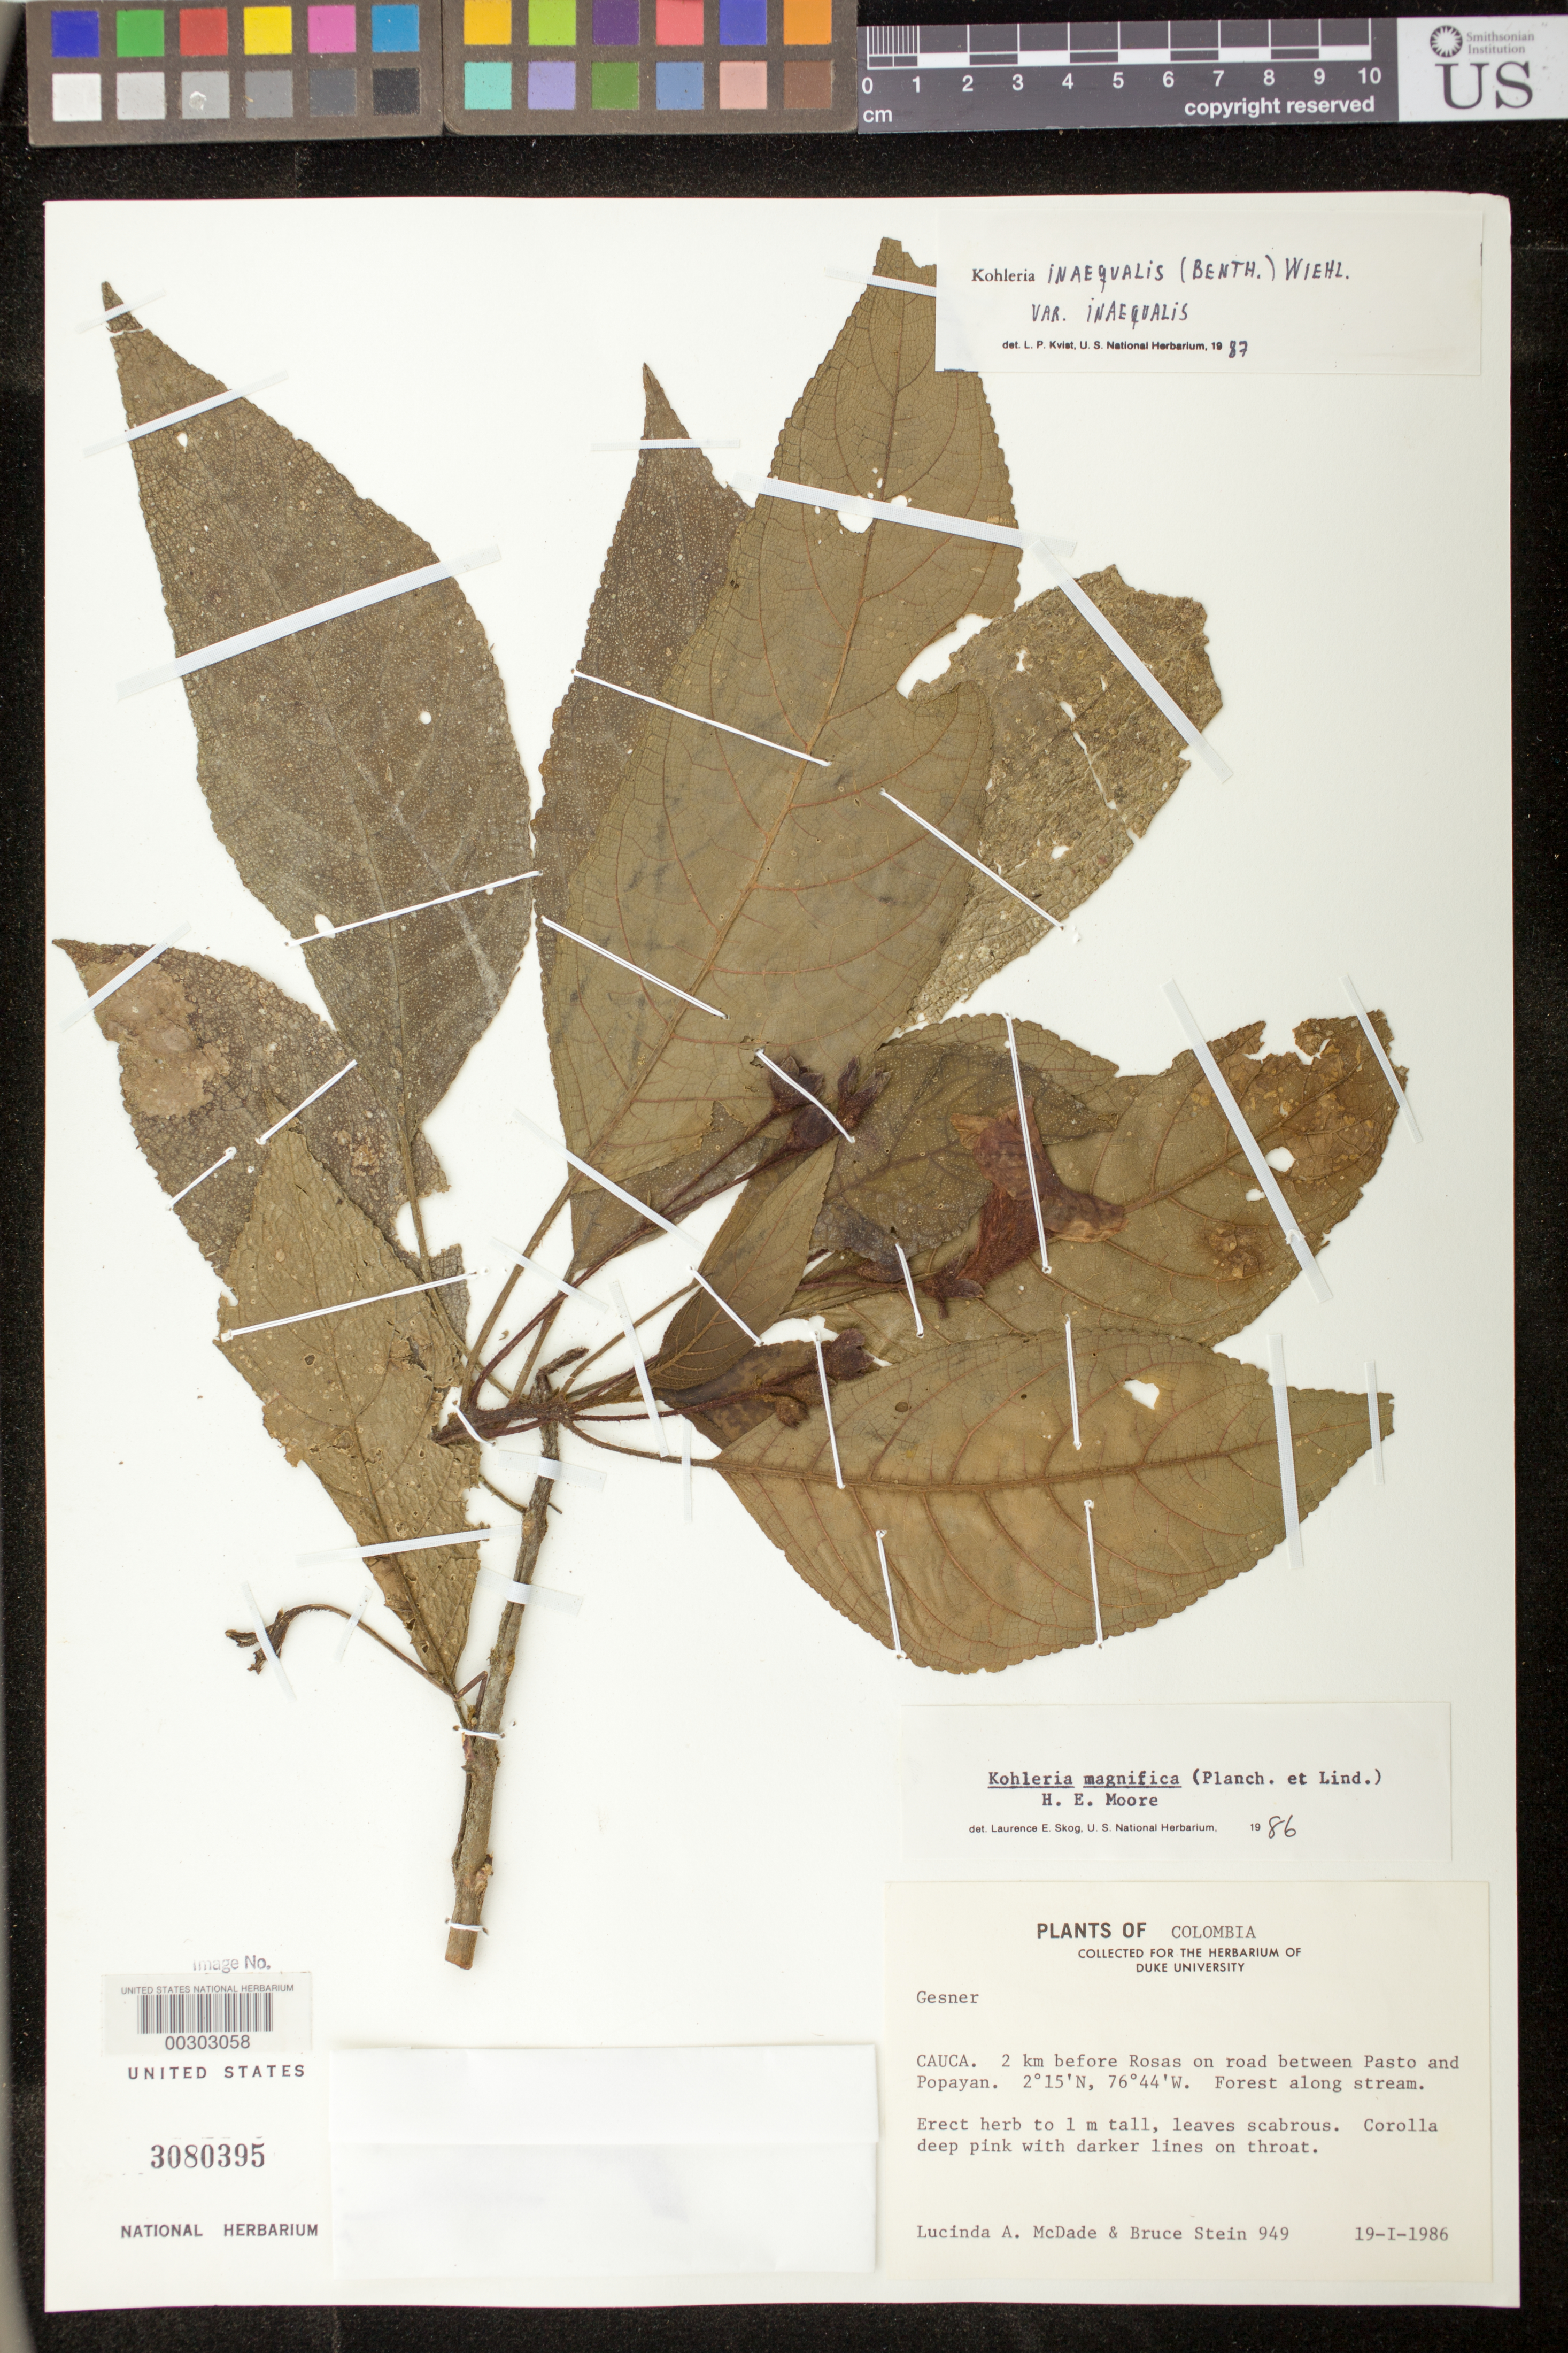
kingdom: Plantae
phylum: Tracheophyta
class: Magnoliopsida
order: Lamiales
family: Gesneriaceae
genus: Kohleria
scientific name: Kohleria inaequalis var. inaequalis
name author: (Benth.) Wiehler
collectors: L. McDade & B. A. Stein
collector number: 949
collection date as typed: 19 Jan 1986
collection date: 1986-01-19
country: Colombia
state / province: Chocó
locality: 2 km before Rosas on road between Pasto and Popayan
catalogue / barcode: US 3080395